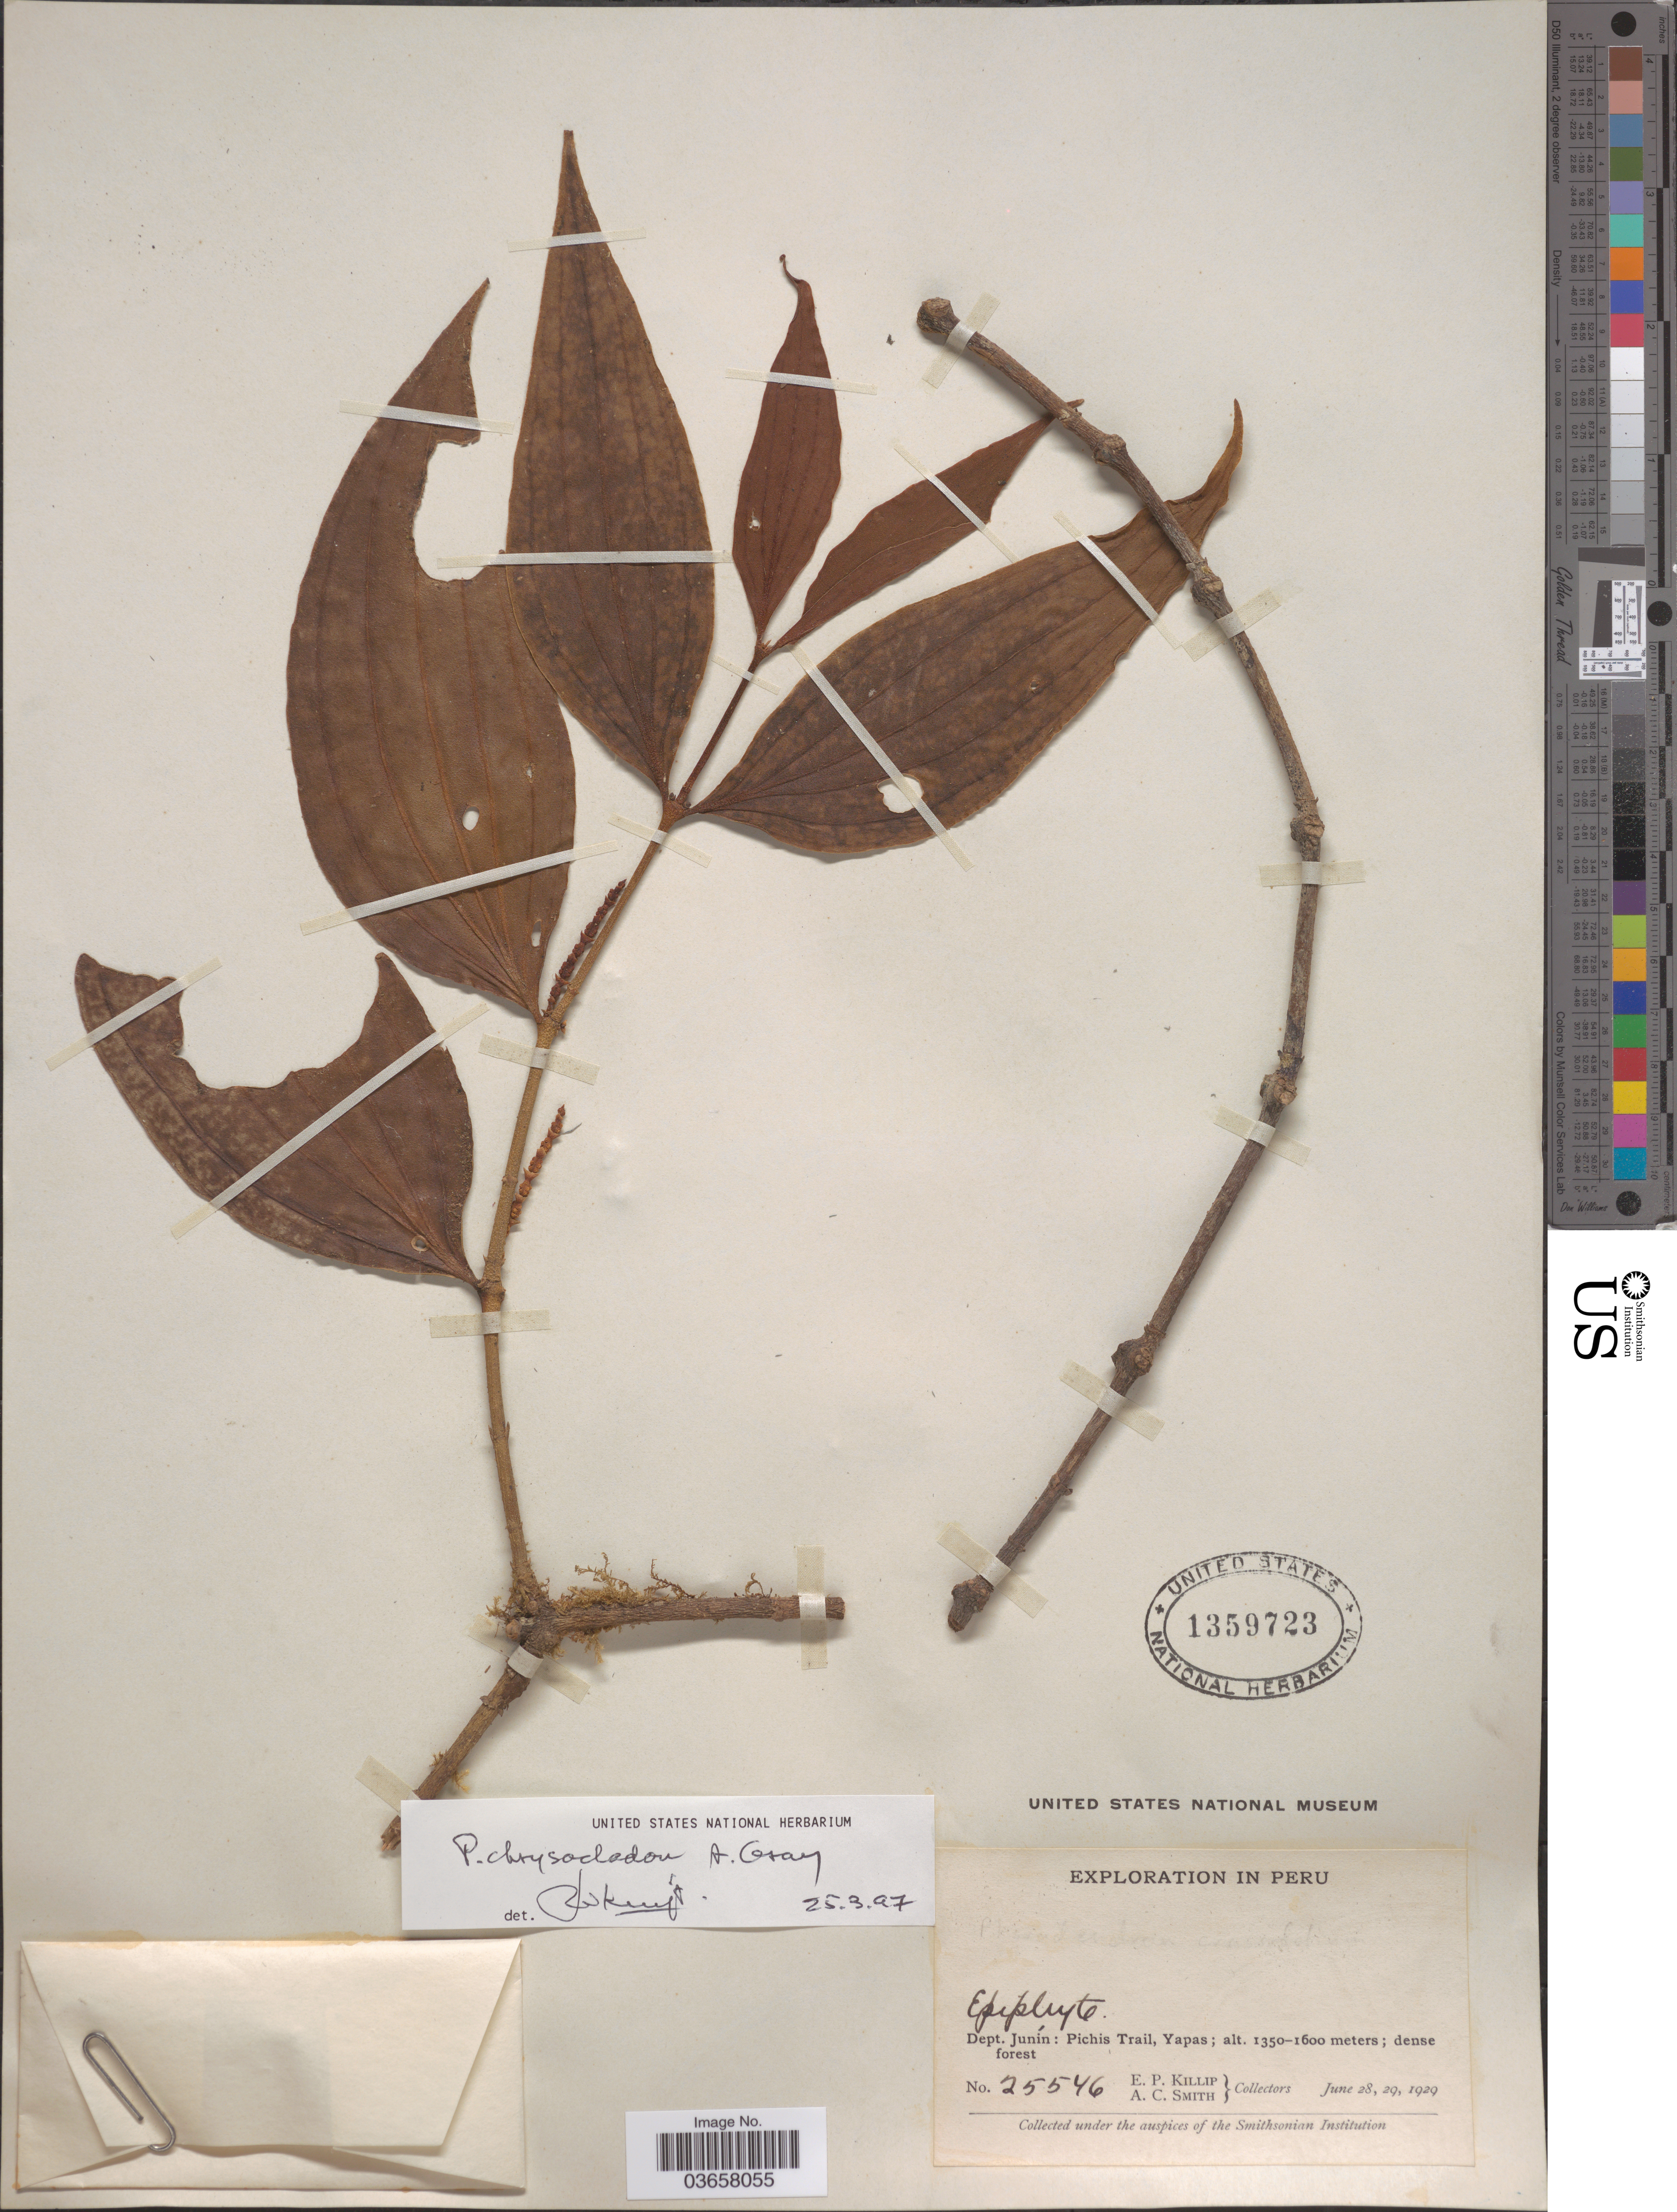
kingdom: Plantae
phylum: Tracheophyta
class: Magnoliopsida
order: Santalales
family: Viscaceae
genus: Phoradendron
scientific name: Phoradendron chrysocladon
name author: A. Gray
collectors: E. P. Killip & A. C. Smith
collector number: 25546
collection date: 1929-06-28/1929-06-29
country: Peru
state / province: Junín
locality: Dept. Junín: Pichis Trail, Yapas.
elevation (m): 1350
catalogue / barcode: US 1359723